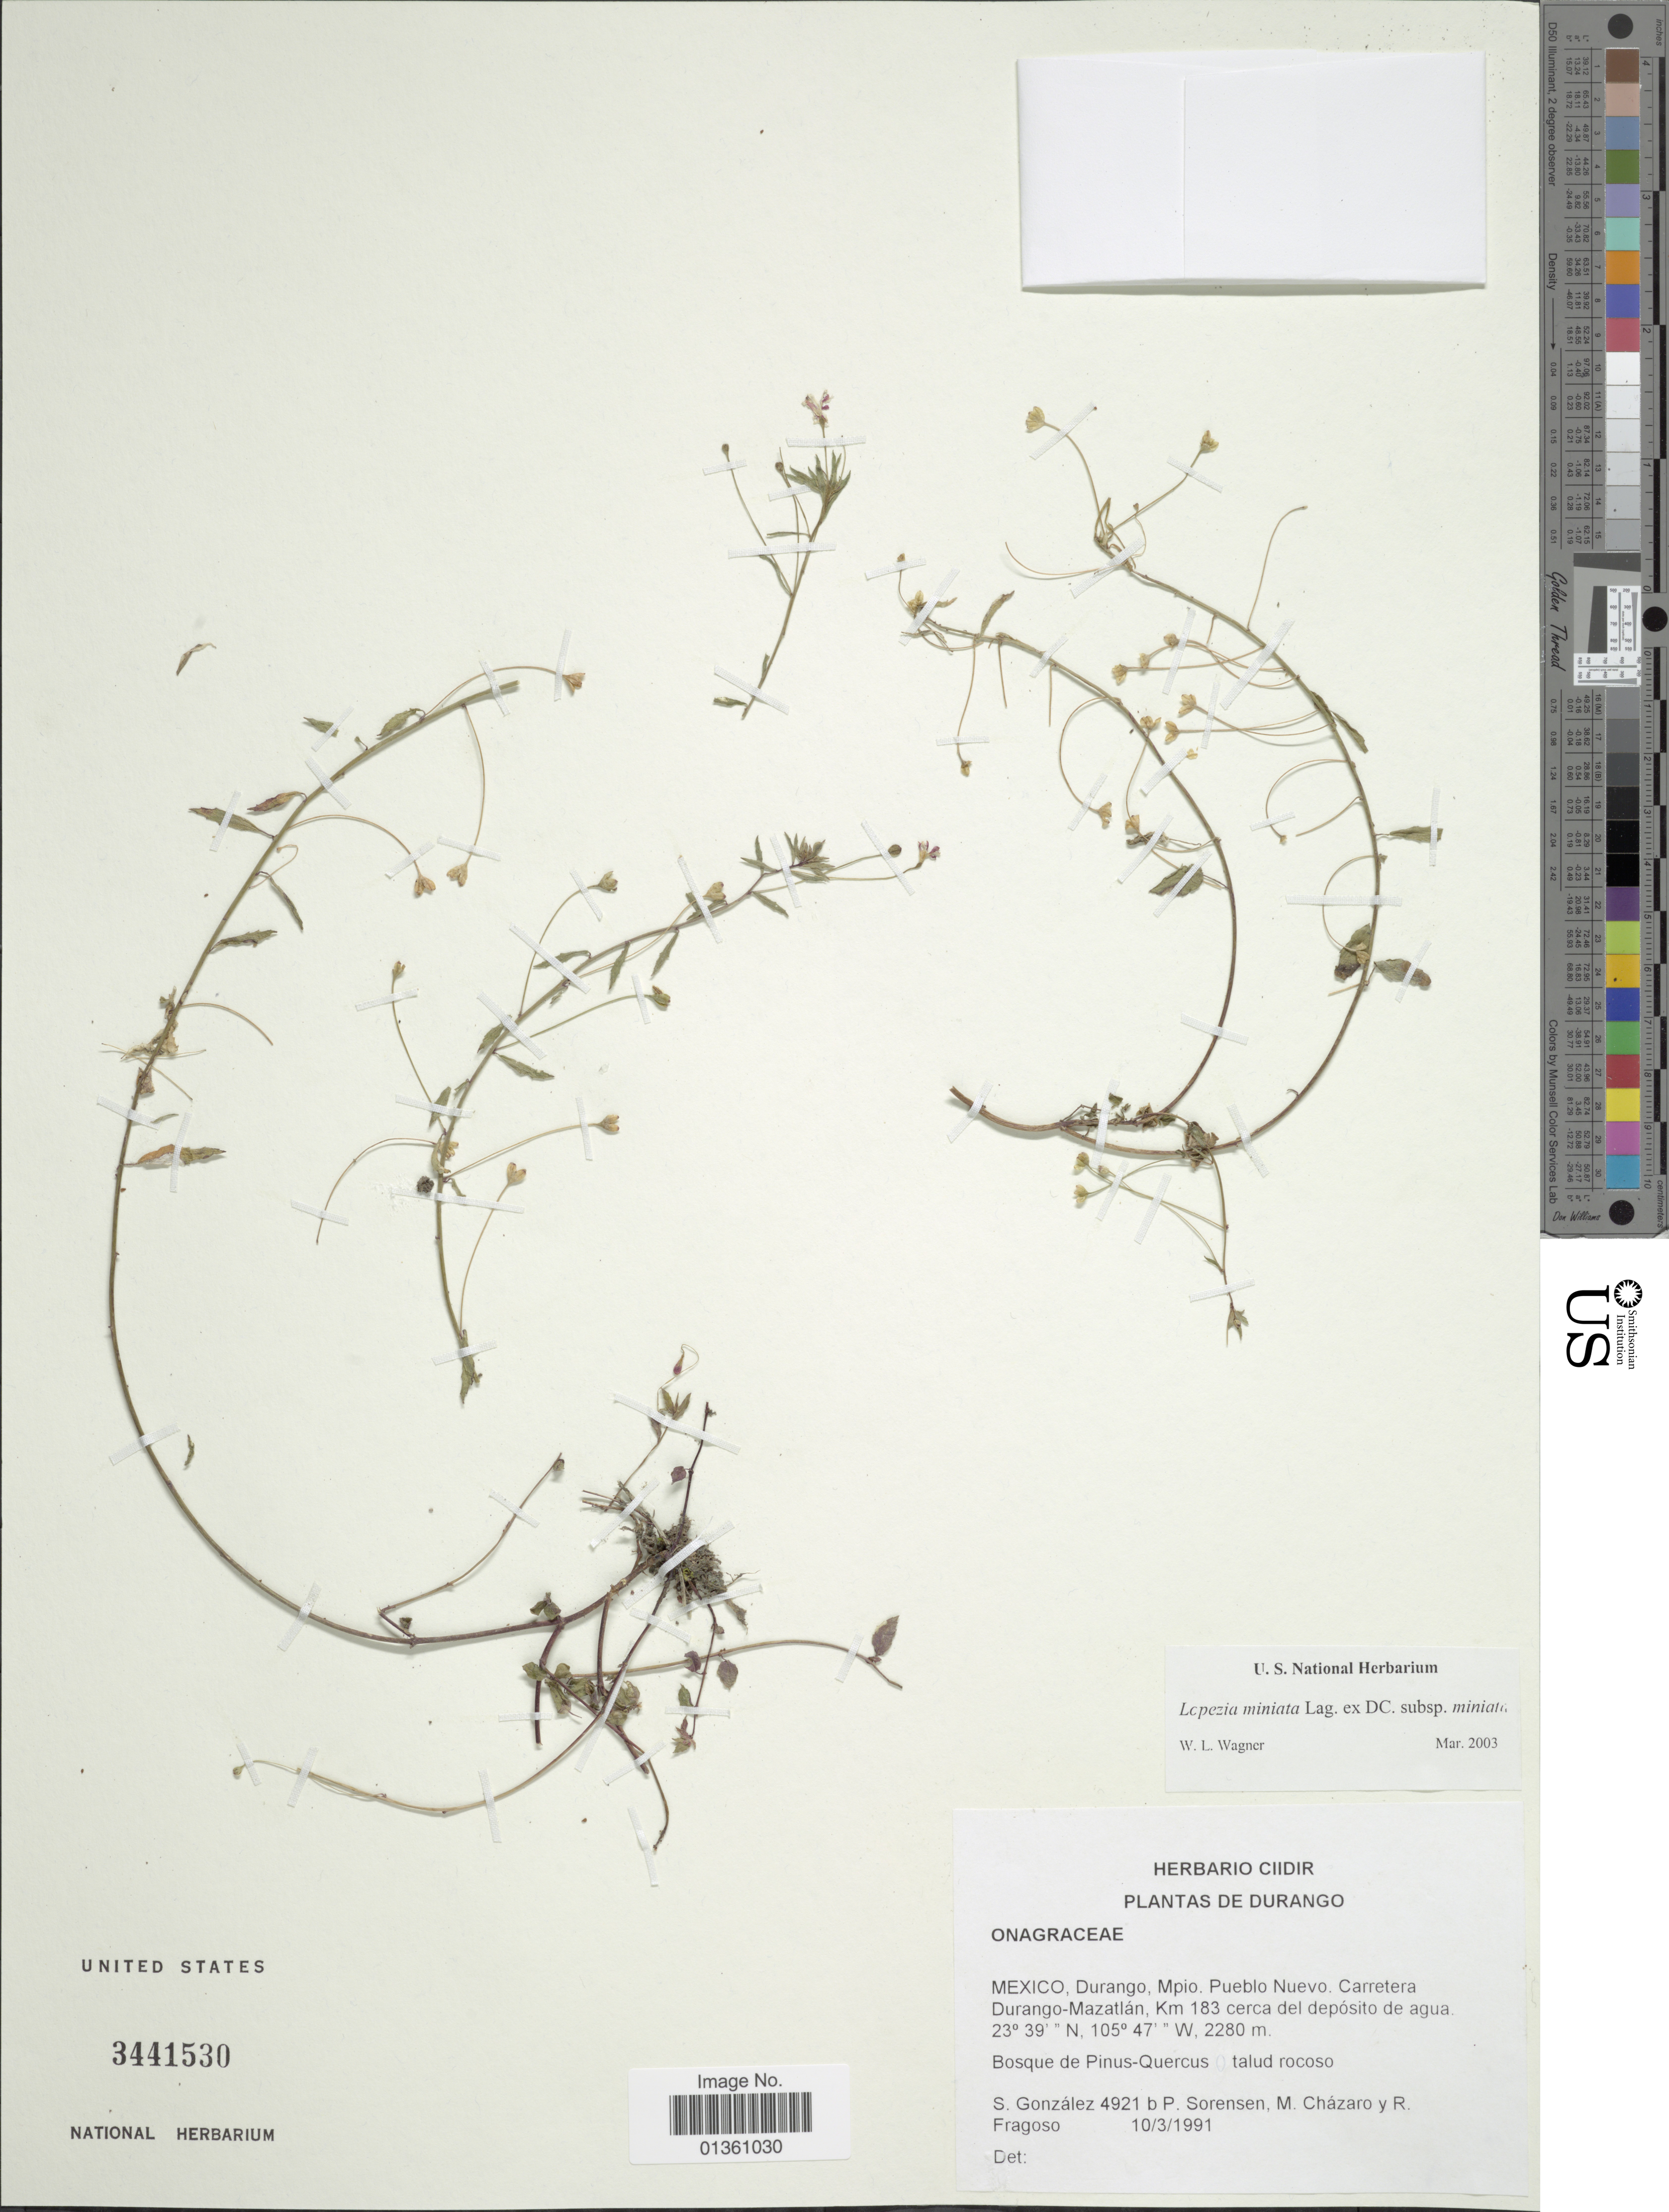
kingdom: Plantae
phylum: Tracheophyta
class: Magnoliopsida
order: Myrtales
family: Onagraceae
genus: Lopezia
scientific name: Lopezia miniata subsp. miniata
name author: Lag. ex DC.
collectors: S. González, P. Sorensen, M. Chazaro & R. Fragoso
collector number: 4921b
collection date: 1991-03-10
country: Mexico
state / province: Durango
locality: Mpio. Pueblo Nuevo. Carretera Durango-Mazatlán.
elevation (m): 2280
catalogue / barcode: US 3441530